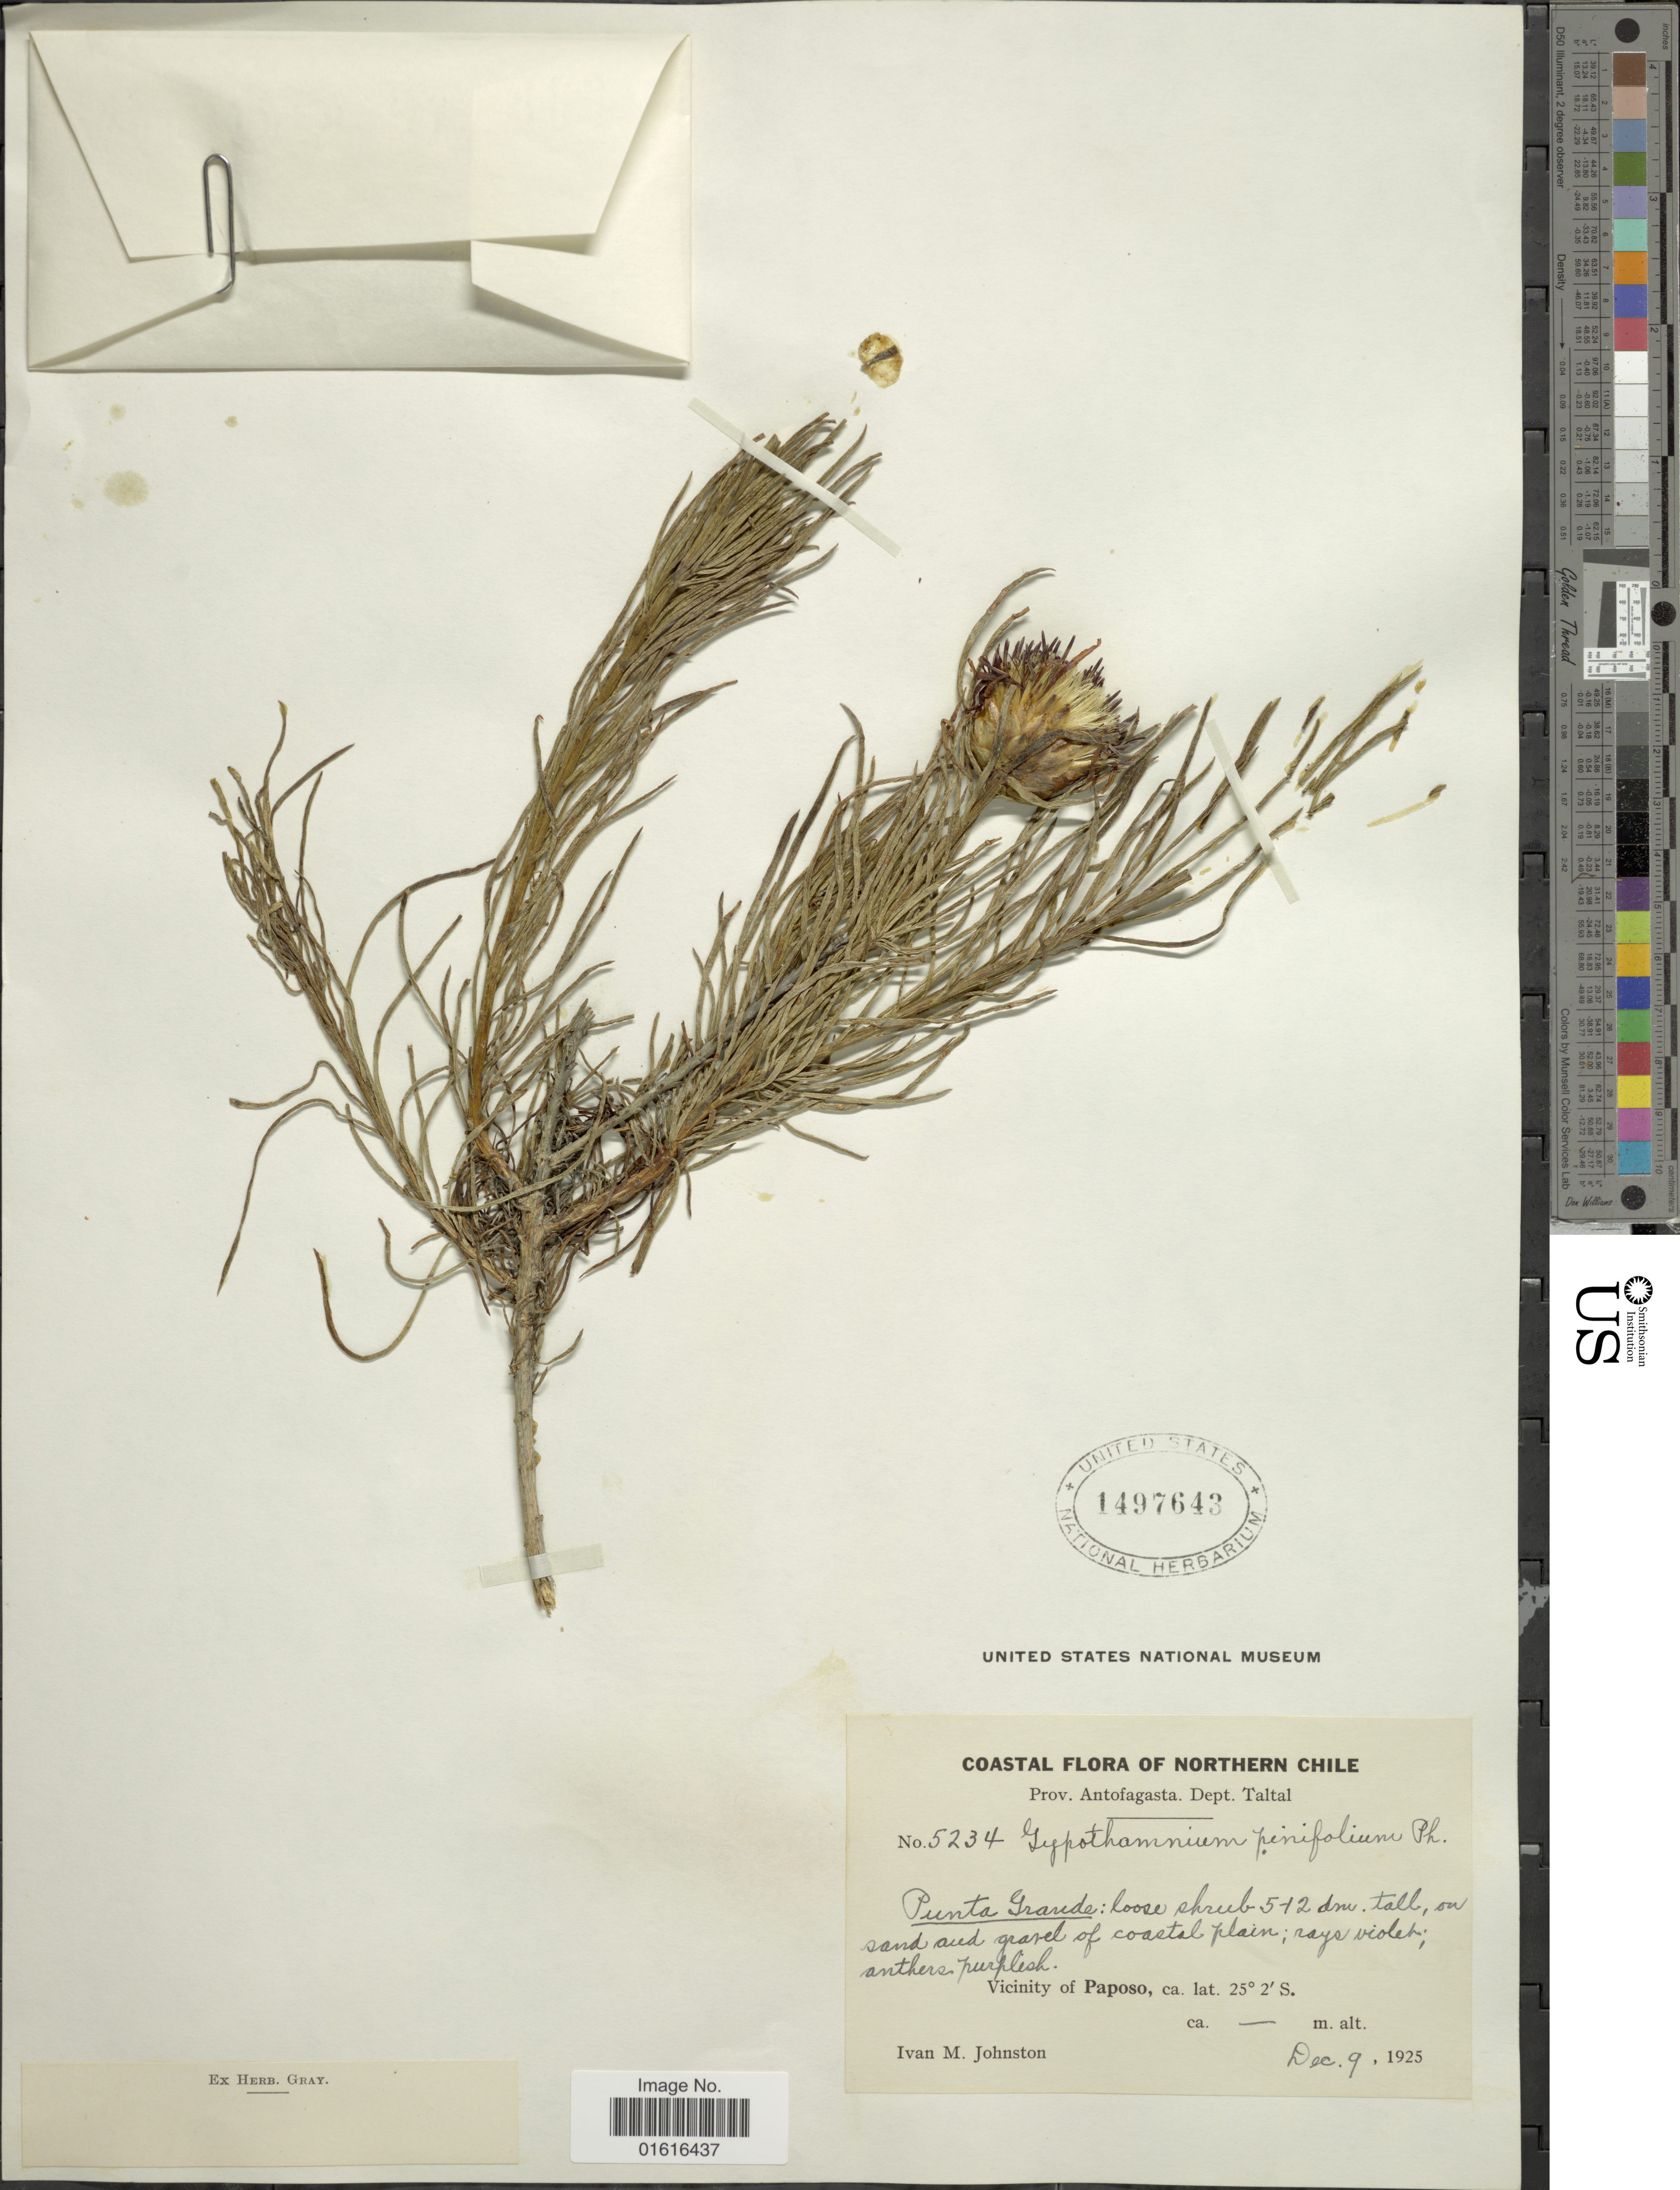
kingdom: Plantae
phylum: Tracheophyta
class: Magnoliopsida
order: Asterales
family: Asteraceae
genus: Gypothamnium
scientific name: Gypothamnium pinifolium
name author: Phil.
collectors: I.M. Johnston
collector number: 5234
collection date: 1925-12-09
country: Chile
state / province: Antofagasta (II)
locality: Dept. Taltal, Punta Grande, Vicinity of Paposo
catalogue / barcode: US 1497643